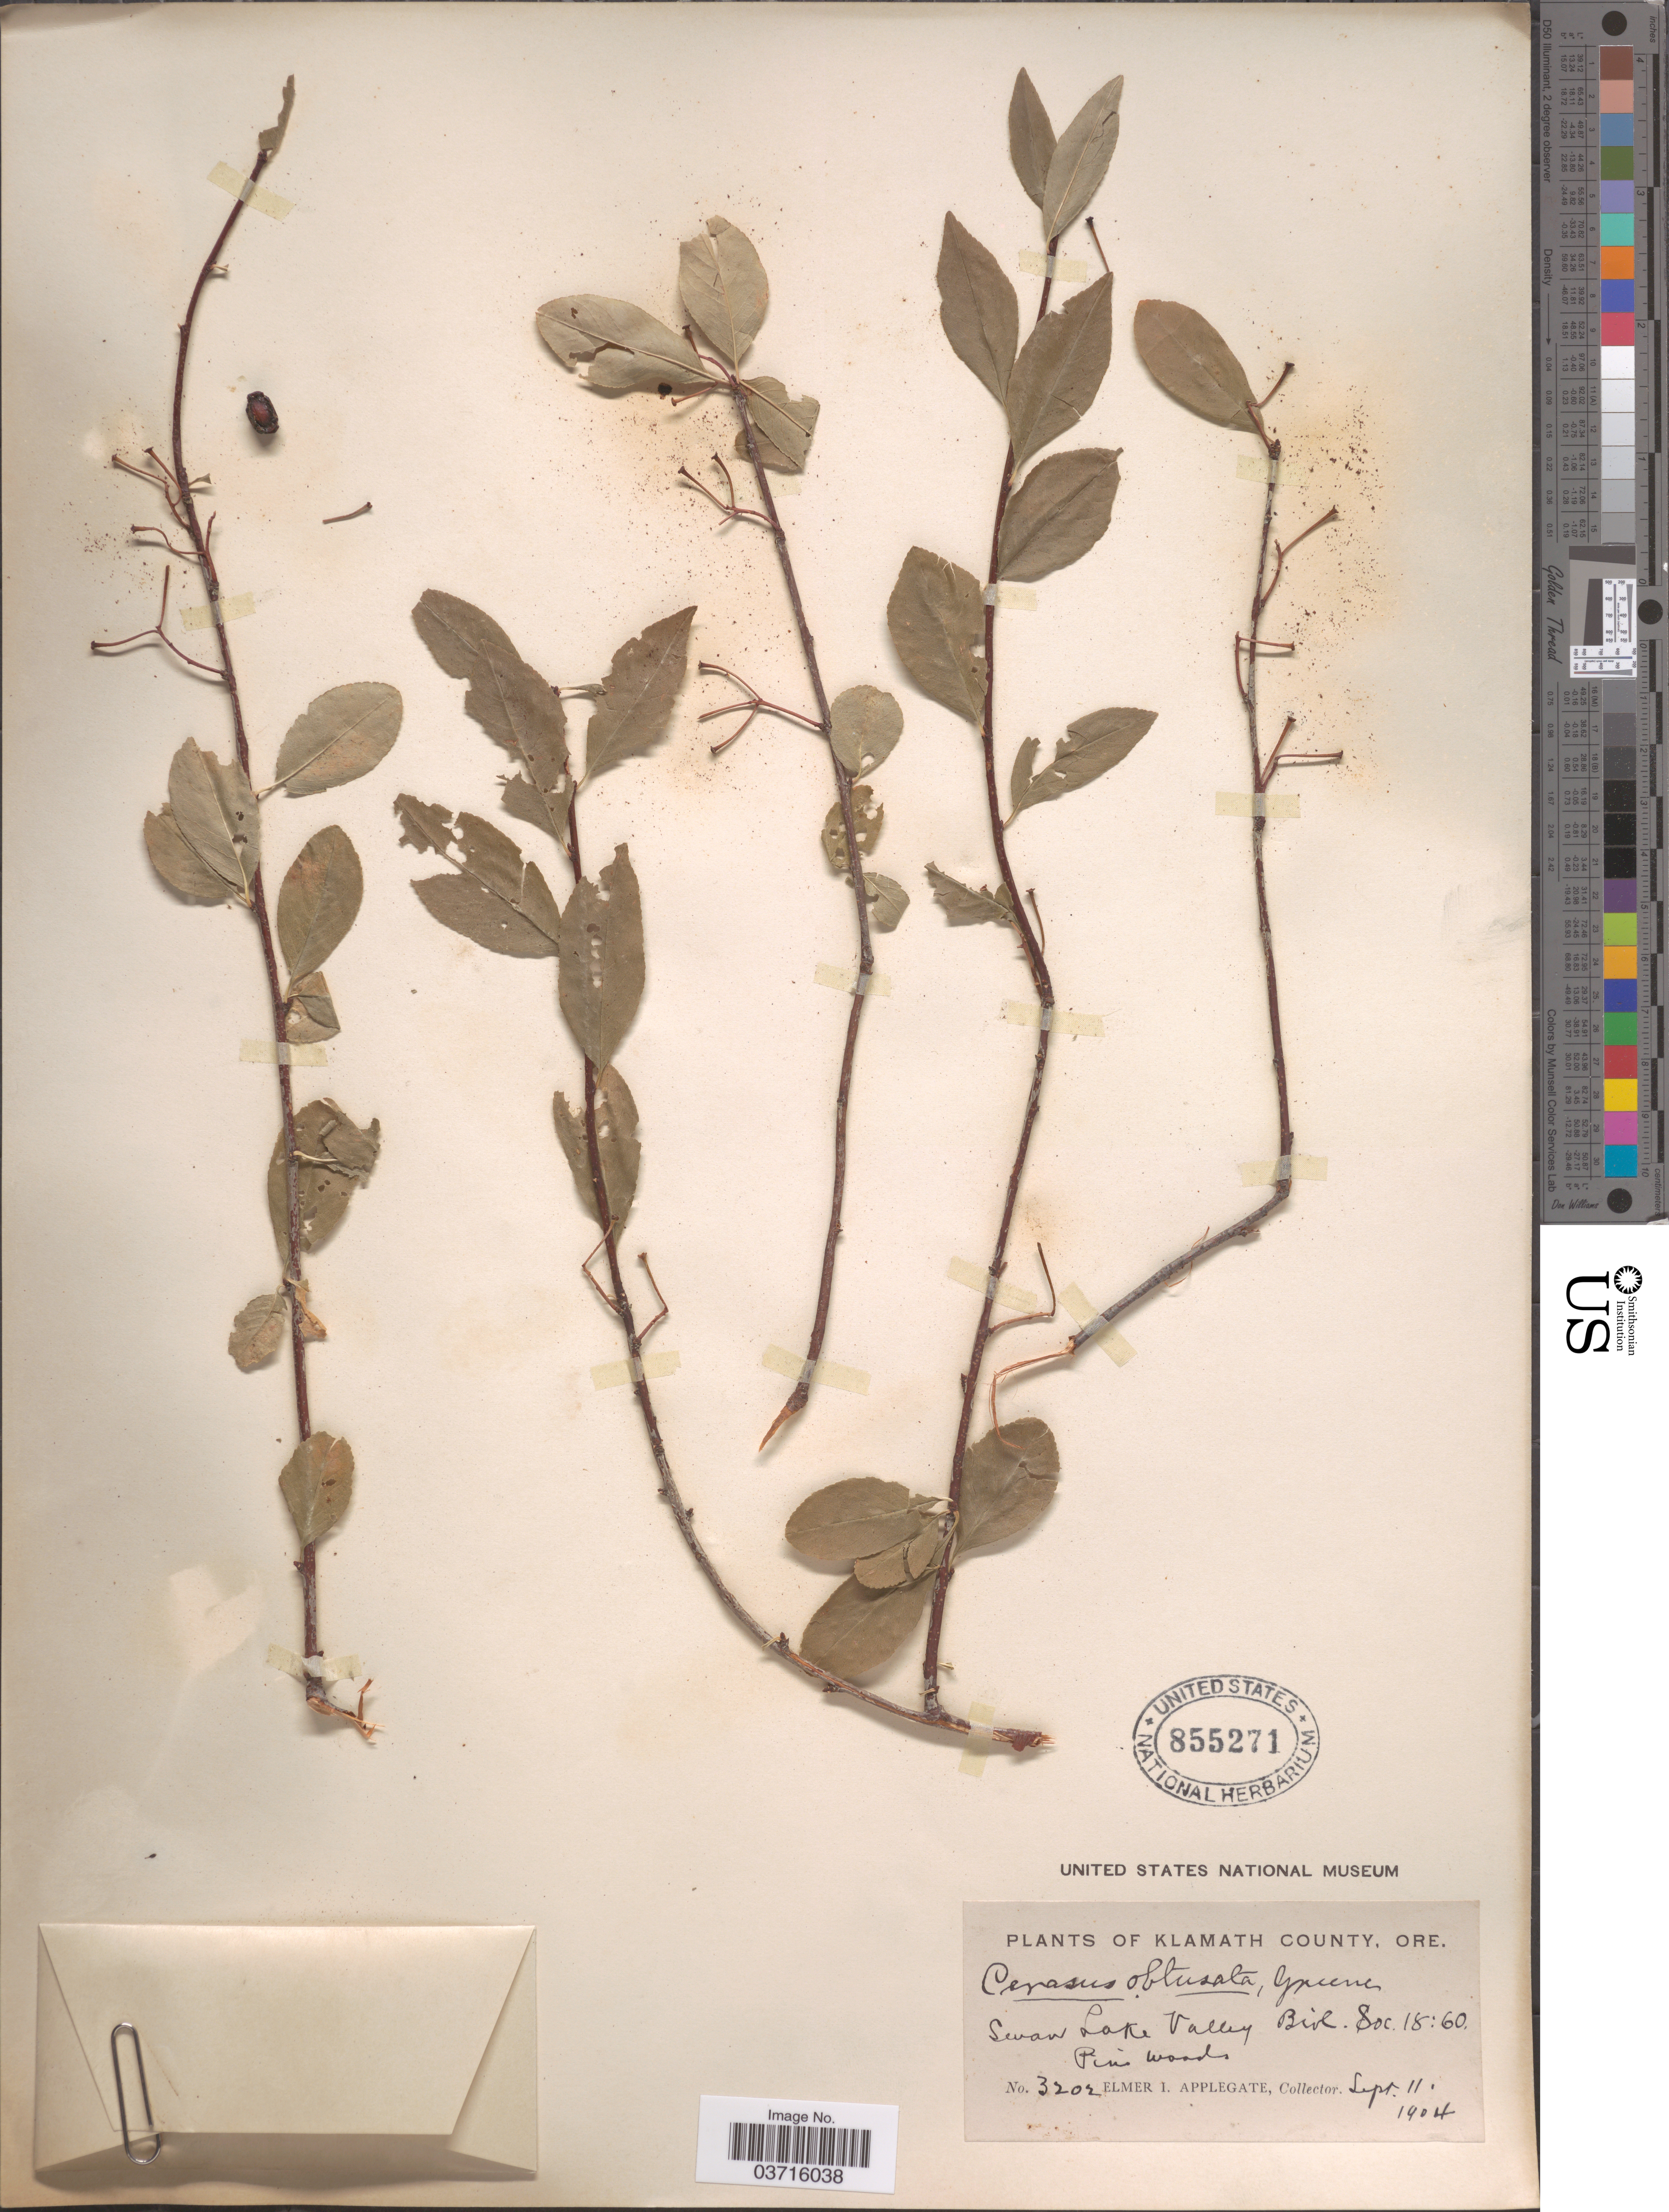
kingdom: Plantae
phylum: Tracheophyta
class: Magnoliopsida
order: Rosales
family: Rosaceae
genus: Prunus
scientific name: Prunus obtusata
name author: Koehne in Sarg.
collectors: E. I. Applegate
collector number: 3202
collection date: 1904-09-11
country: United States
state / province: Oregon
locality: Klamath County. Swan Lake Valley.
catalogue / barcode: US 855271